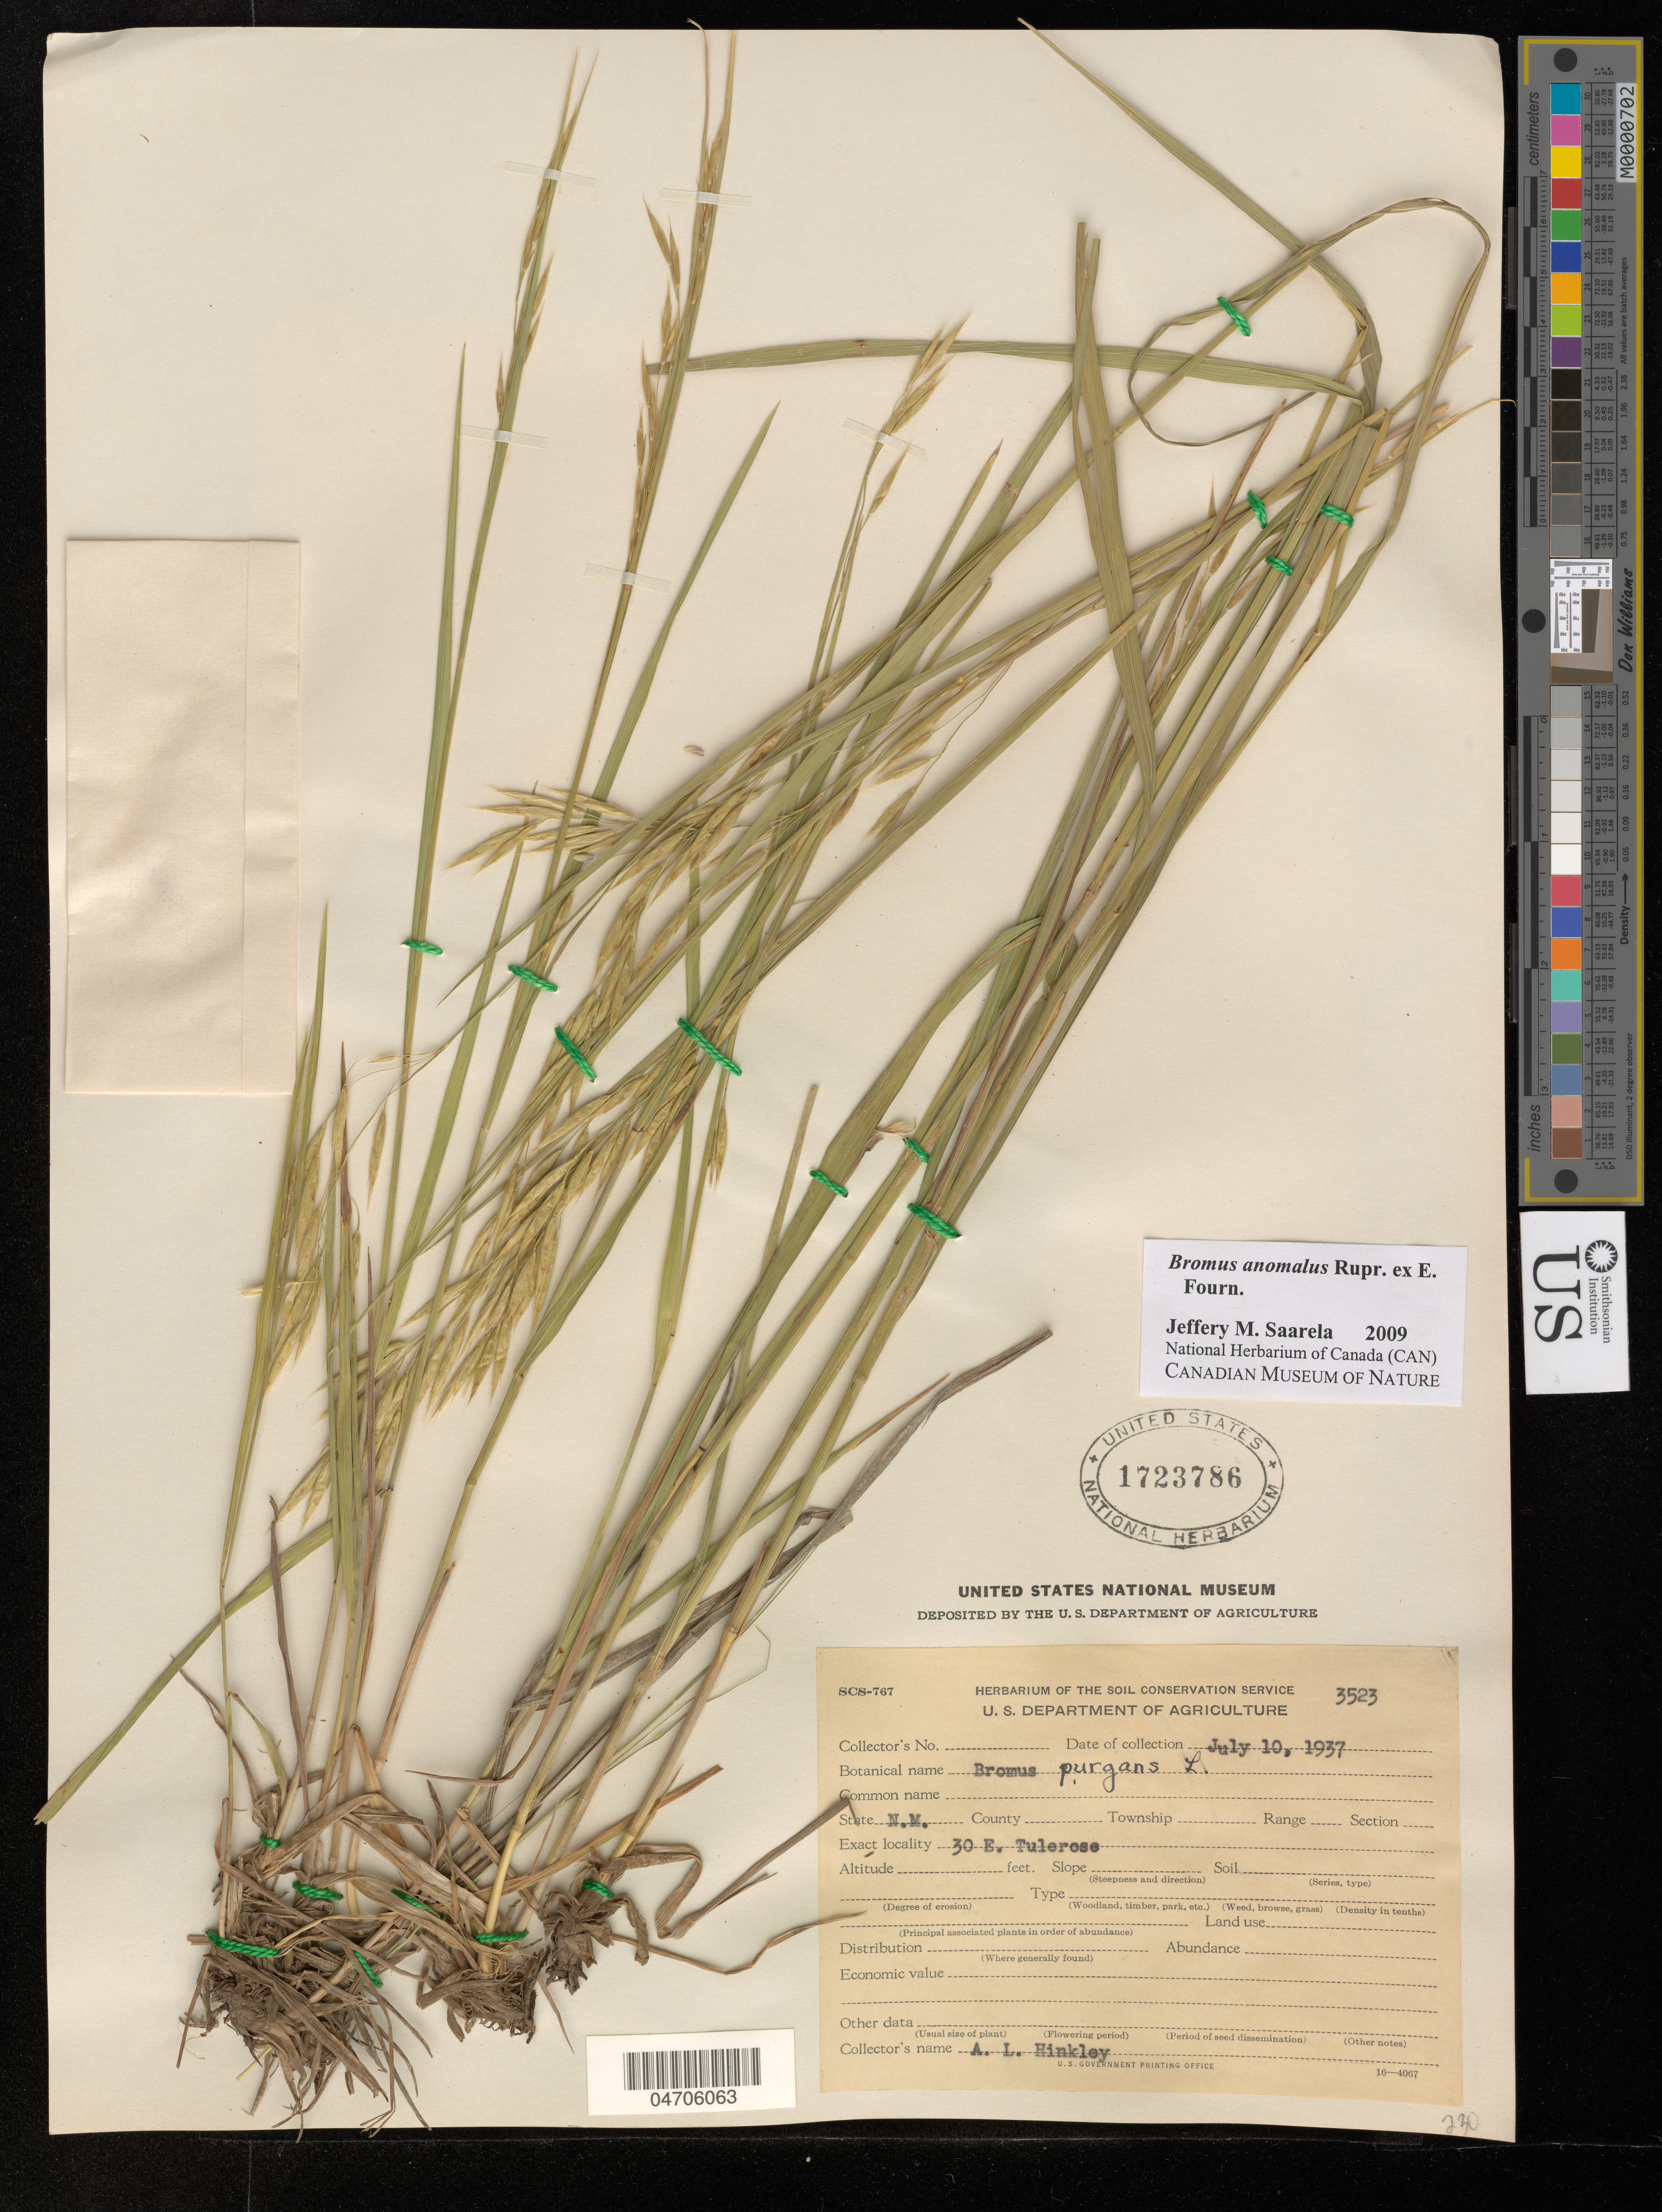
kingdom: Plantae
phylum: Tracheophyta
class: Liliopsida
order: Poales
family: Poaceae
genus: Bromus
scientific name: Bromus anomalus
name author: Rupr. ex E. Fourn.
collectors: A. Hinkley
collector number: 3523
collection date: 1937-07-10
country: United States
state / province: New Mexico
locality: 30 E. Tulerose.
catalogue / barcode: US 1723786